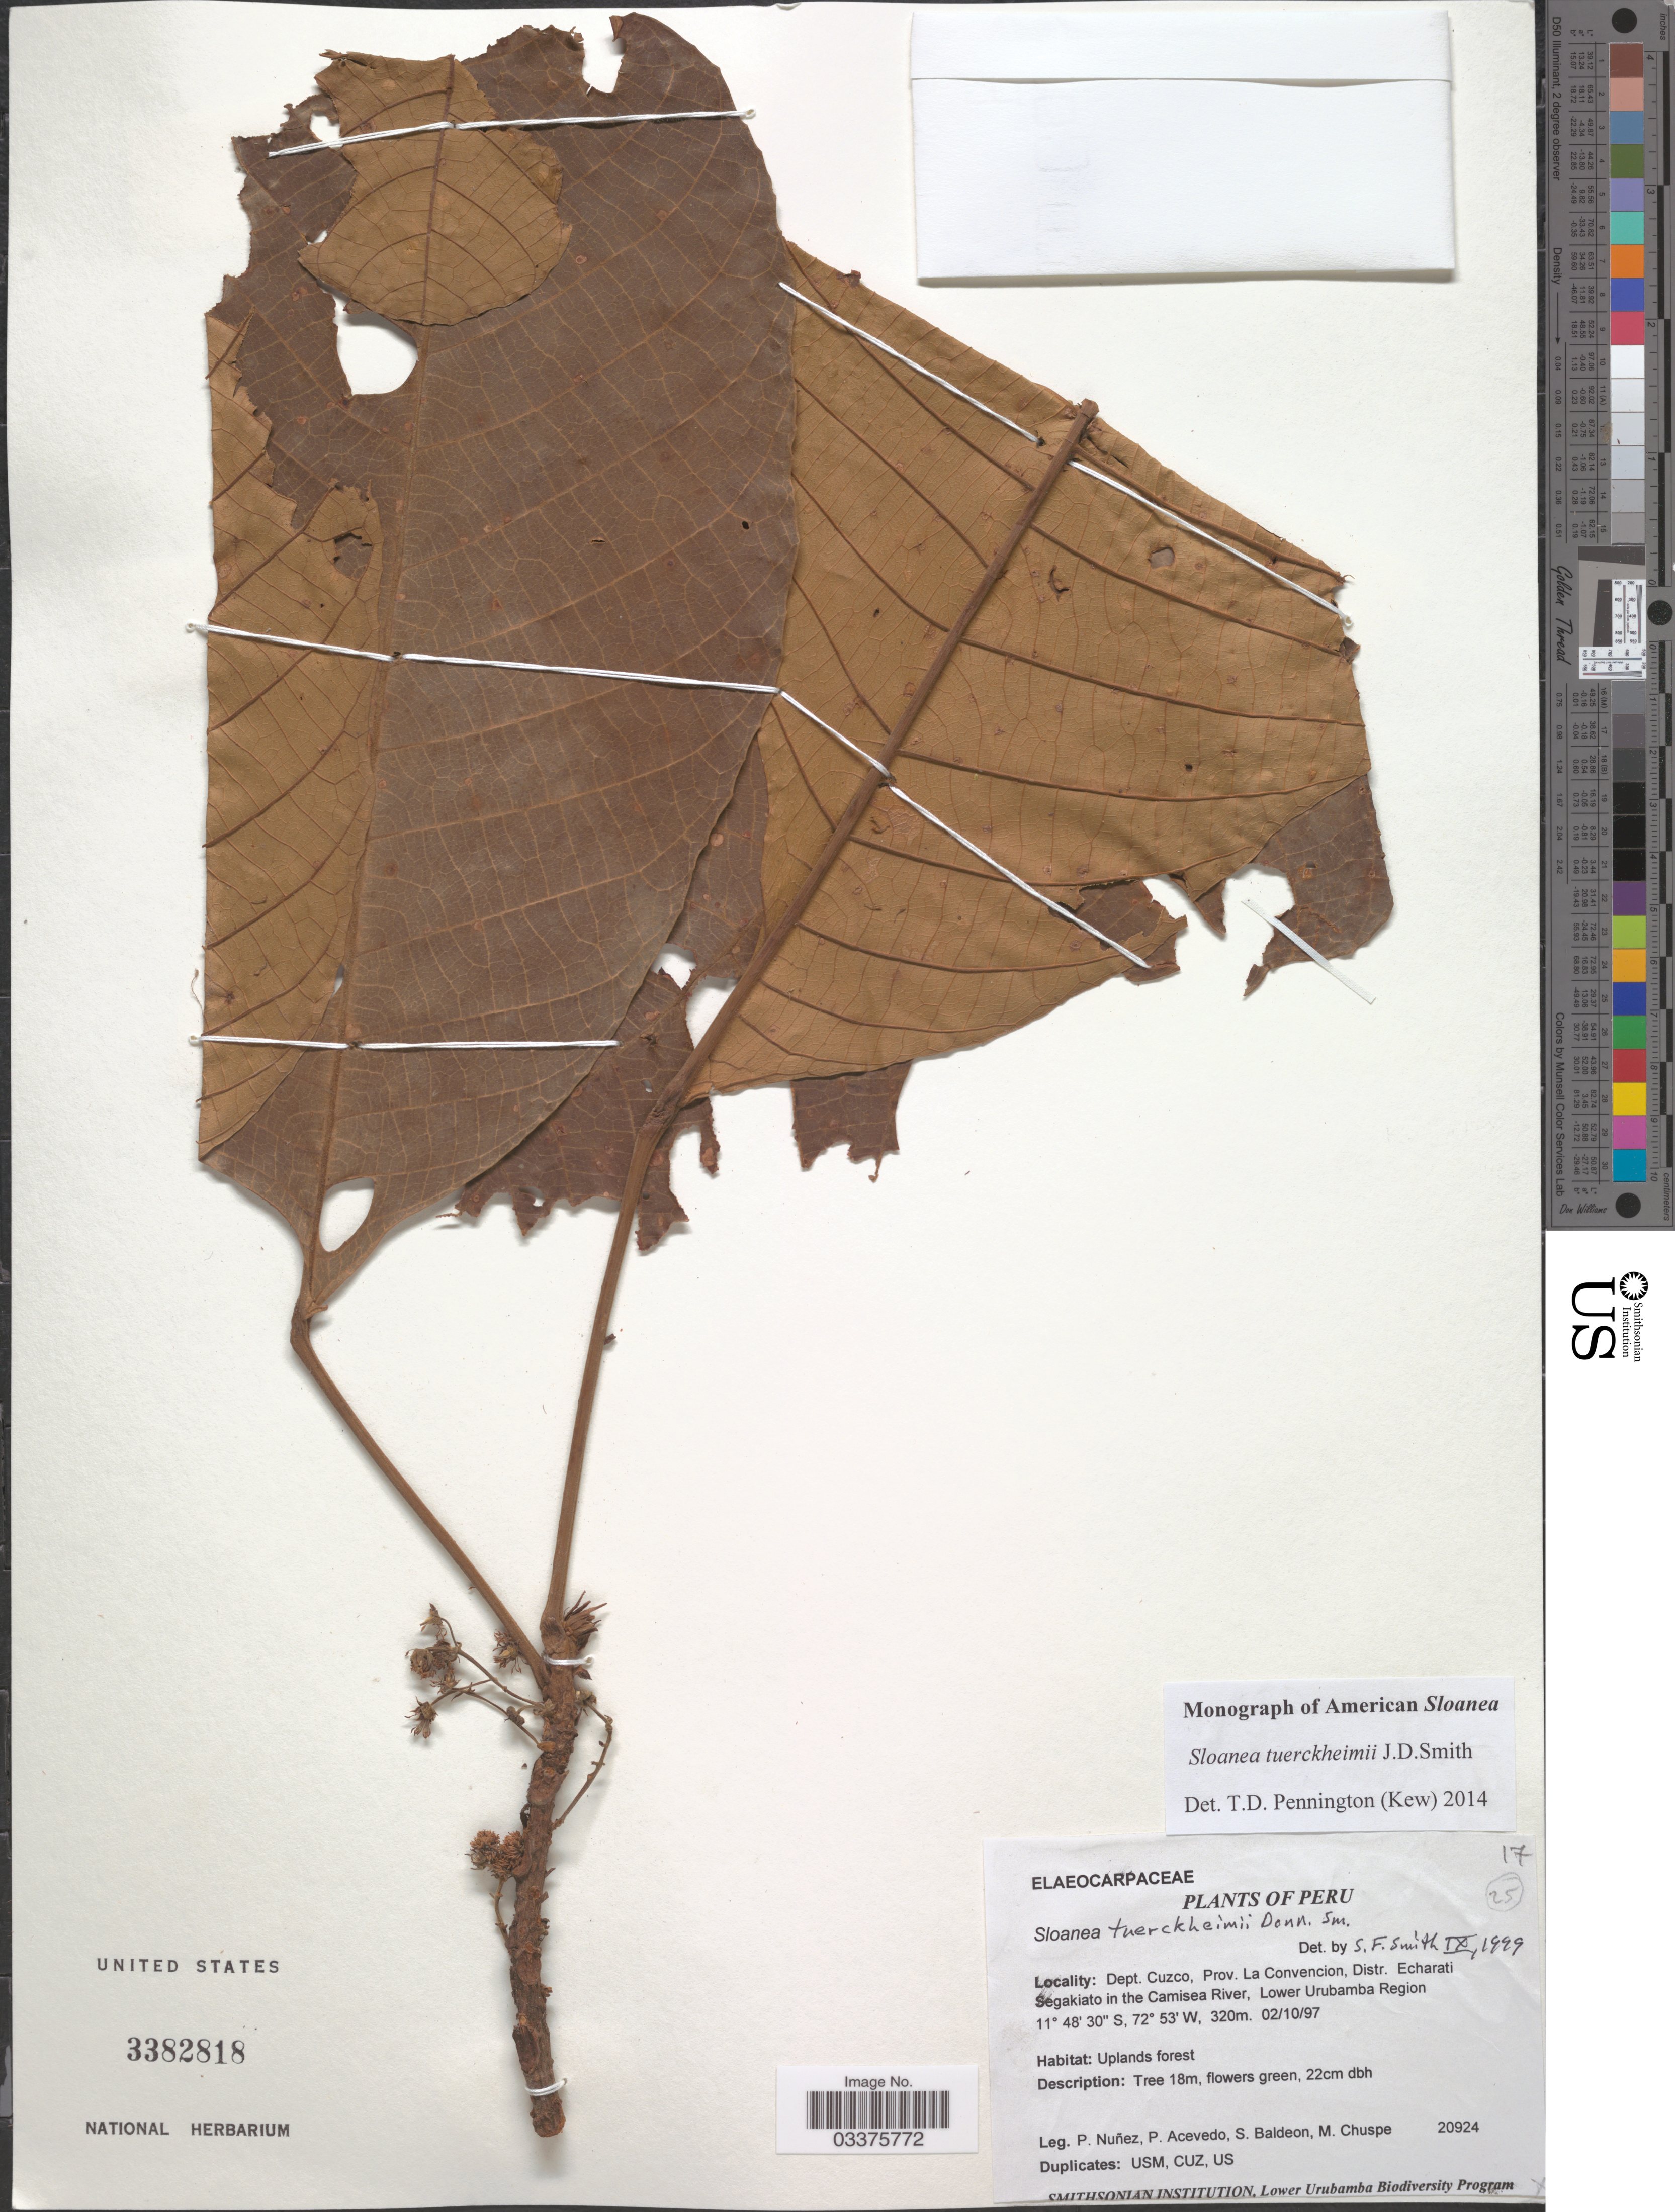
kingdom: Plantae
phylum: Tracheophyta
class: Magnoliopsida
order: Oxalidales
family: Elaeocarpaceae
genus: Sloanea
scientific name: Sloanea tuerckheimii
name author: Donn. Sm.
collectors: P. Nuñez V., P. Acevedo-Rodr., S. Baldeon & M. Chuspe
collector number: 20924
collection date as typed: Transcribed d/m/y: 2/10/97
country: Peru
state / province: Cusco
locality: Dept. Cuzco, Prov. La Convencion, Distr. Echarati Segakiato in the Camisea River, Lower Urubamba Region.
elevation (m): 320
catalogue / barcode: US 3382818